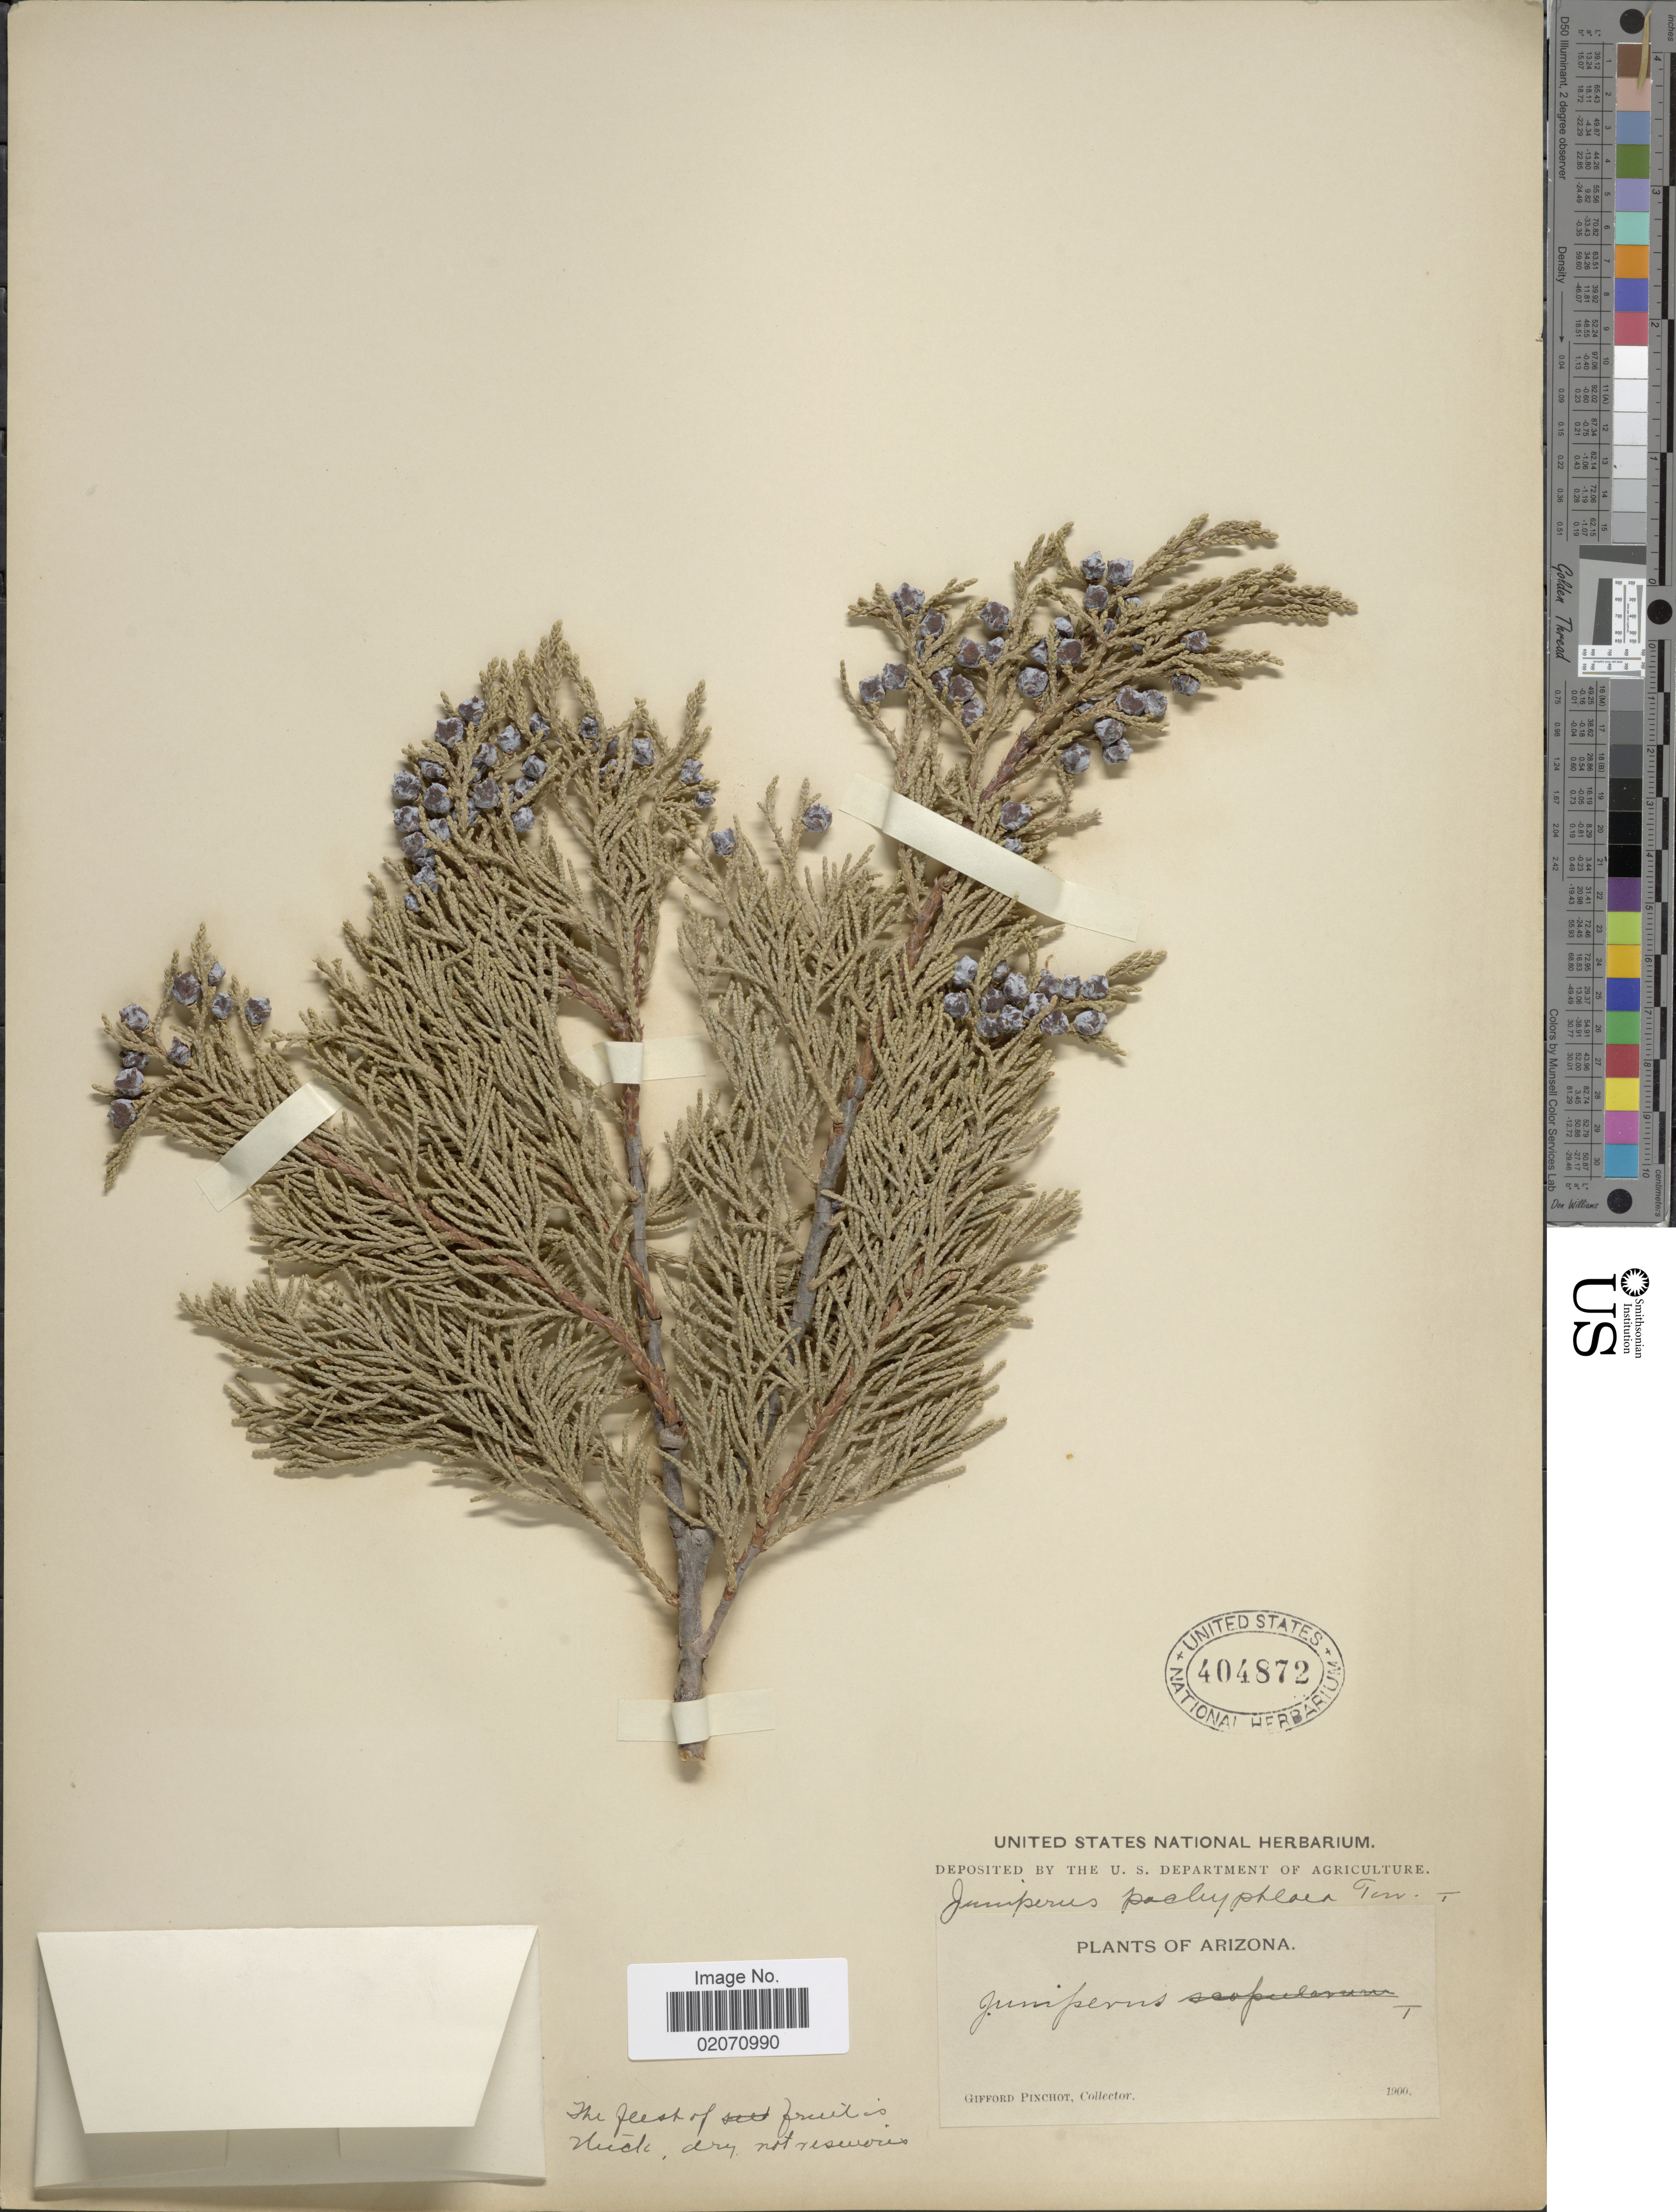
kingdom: Plantae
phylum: Tracheophyta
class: Pinopsida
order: Pinales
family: Cupressaceae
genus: Juniperus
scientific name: Juniperus deppeana var. pachyphlaea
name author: (Torr.) Martínez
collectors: G. Pinchot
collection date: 1900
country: United States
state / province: Arizona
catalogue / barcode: US 404872